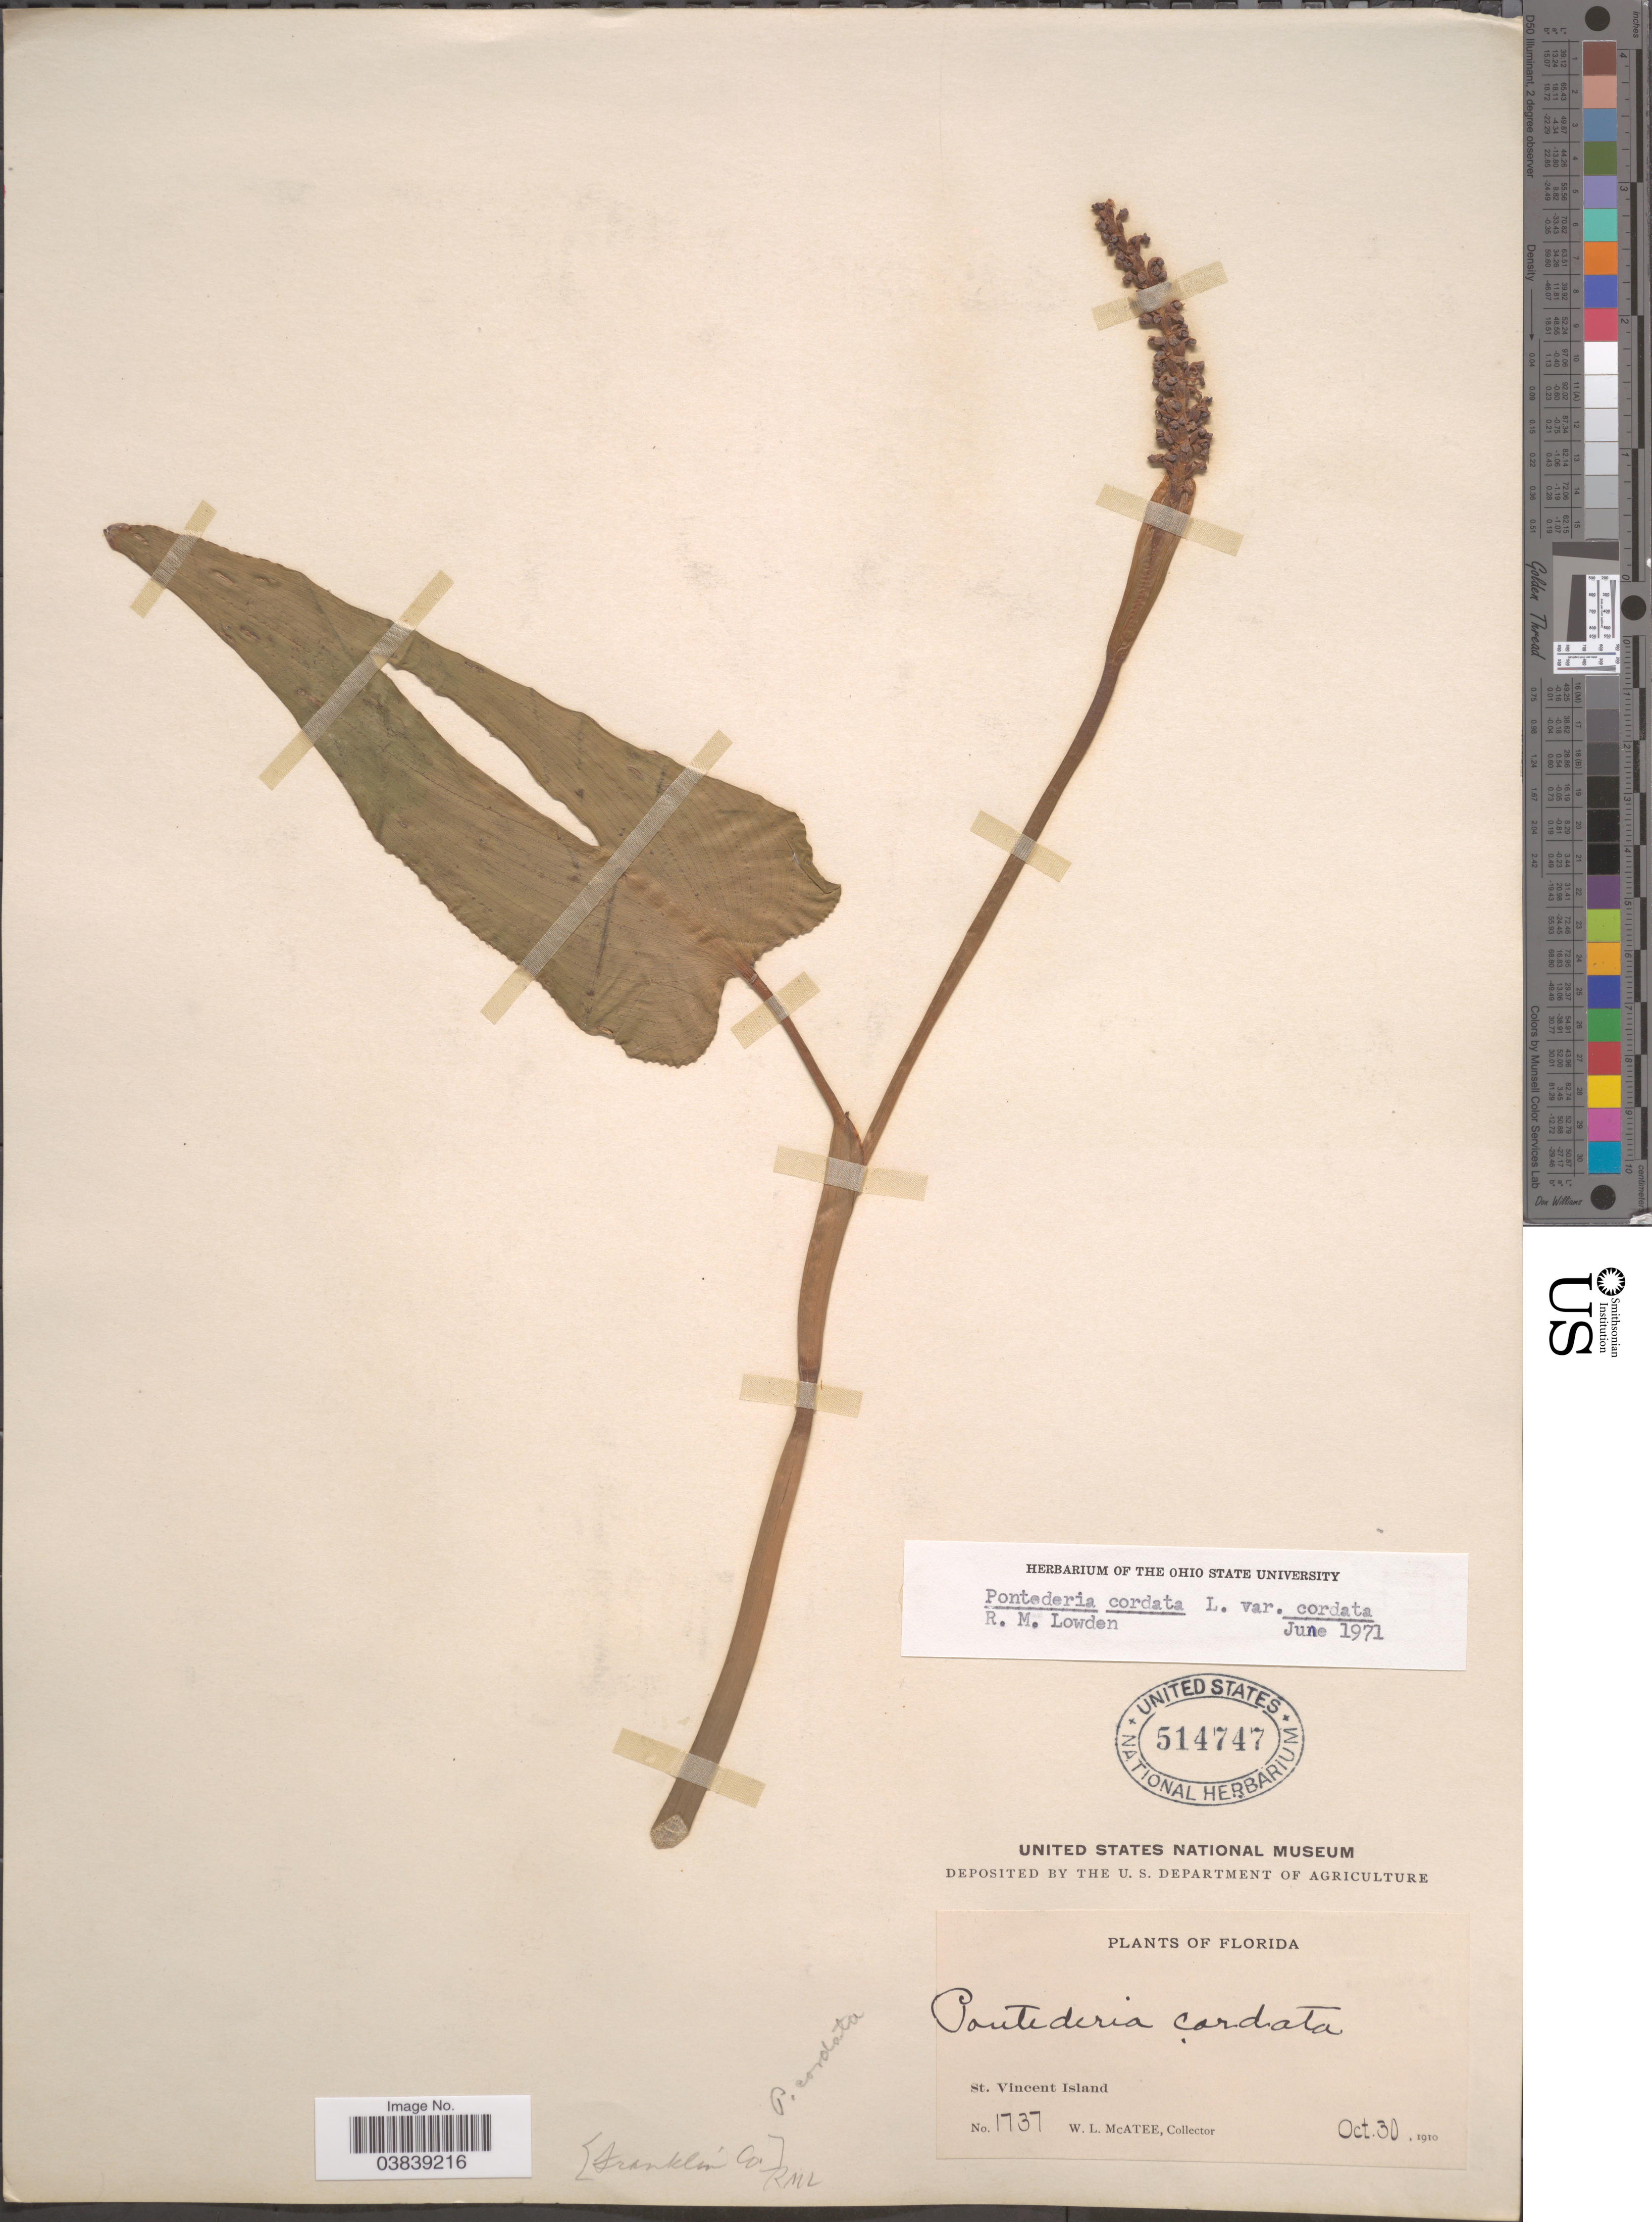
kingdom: Plantae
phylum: Tracheophyta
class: Liliopsida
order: Commelinales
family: Pontederiaceae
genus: Pontederia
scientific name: Pontederia cordata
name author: L.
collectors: W. McAtee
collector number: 1737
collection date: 1910-10-30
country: United States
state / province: Florida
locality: St. Vincent Island. Franklin Co.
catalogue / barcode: US 514747